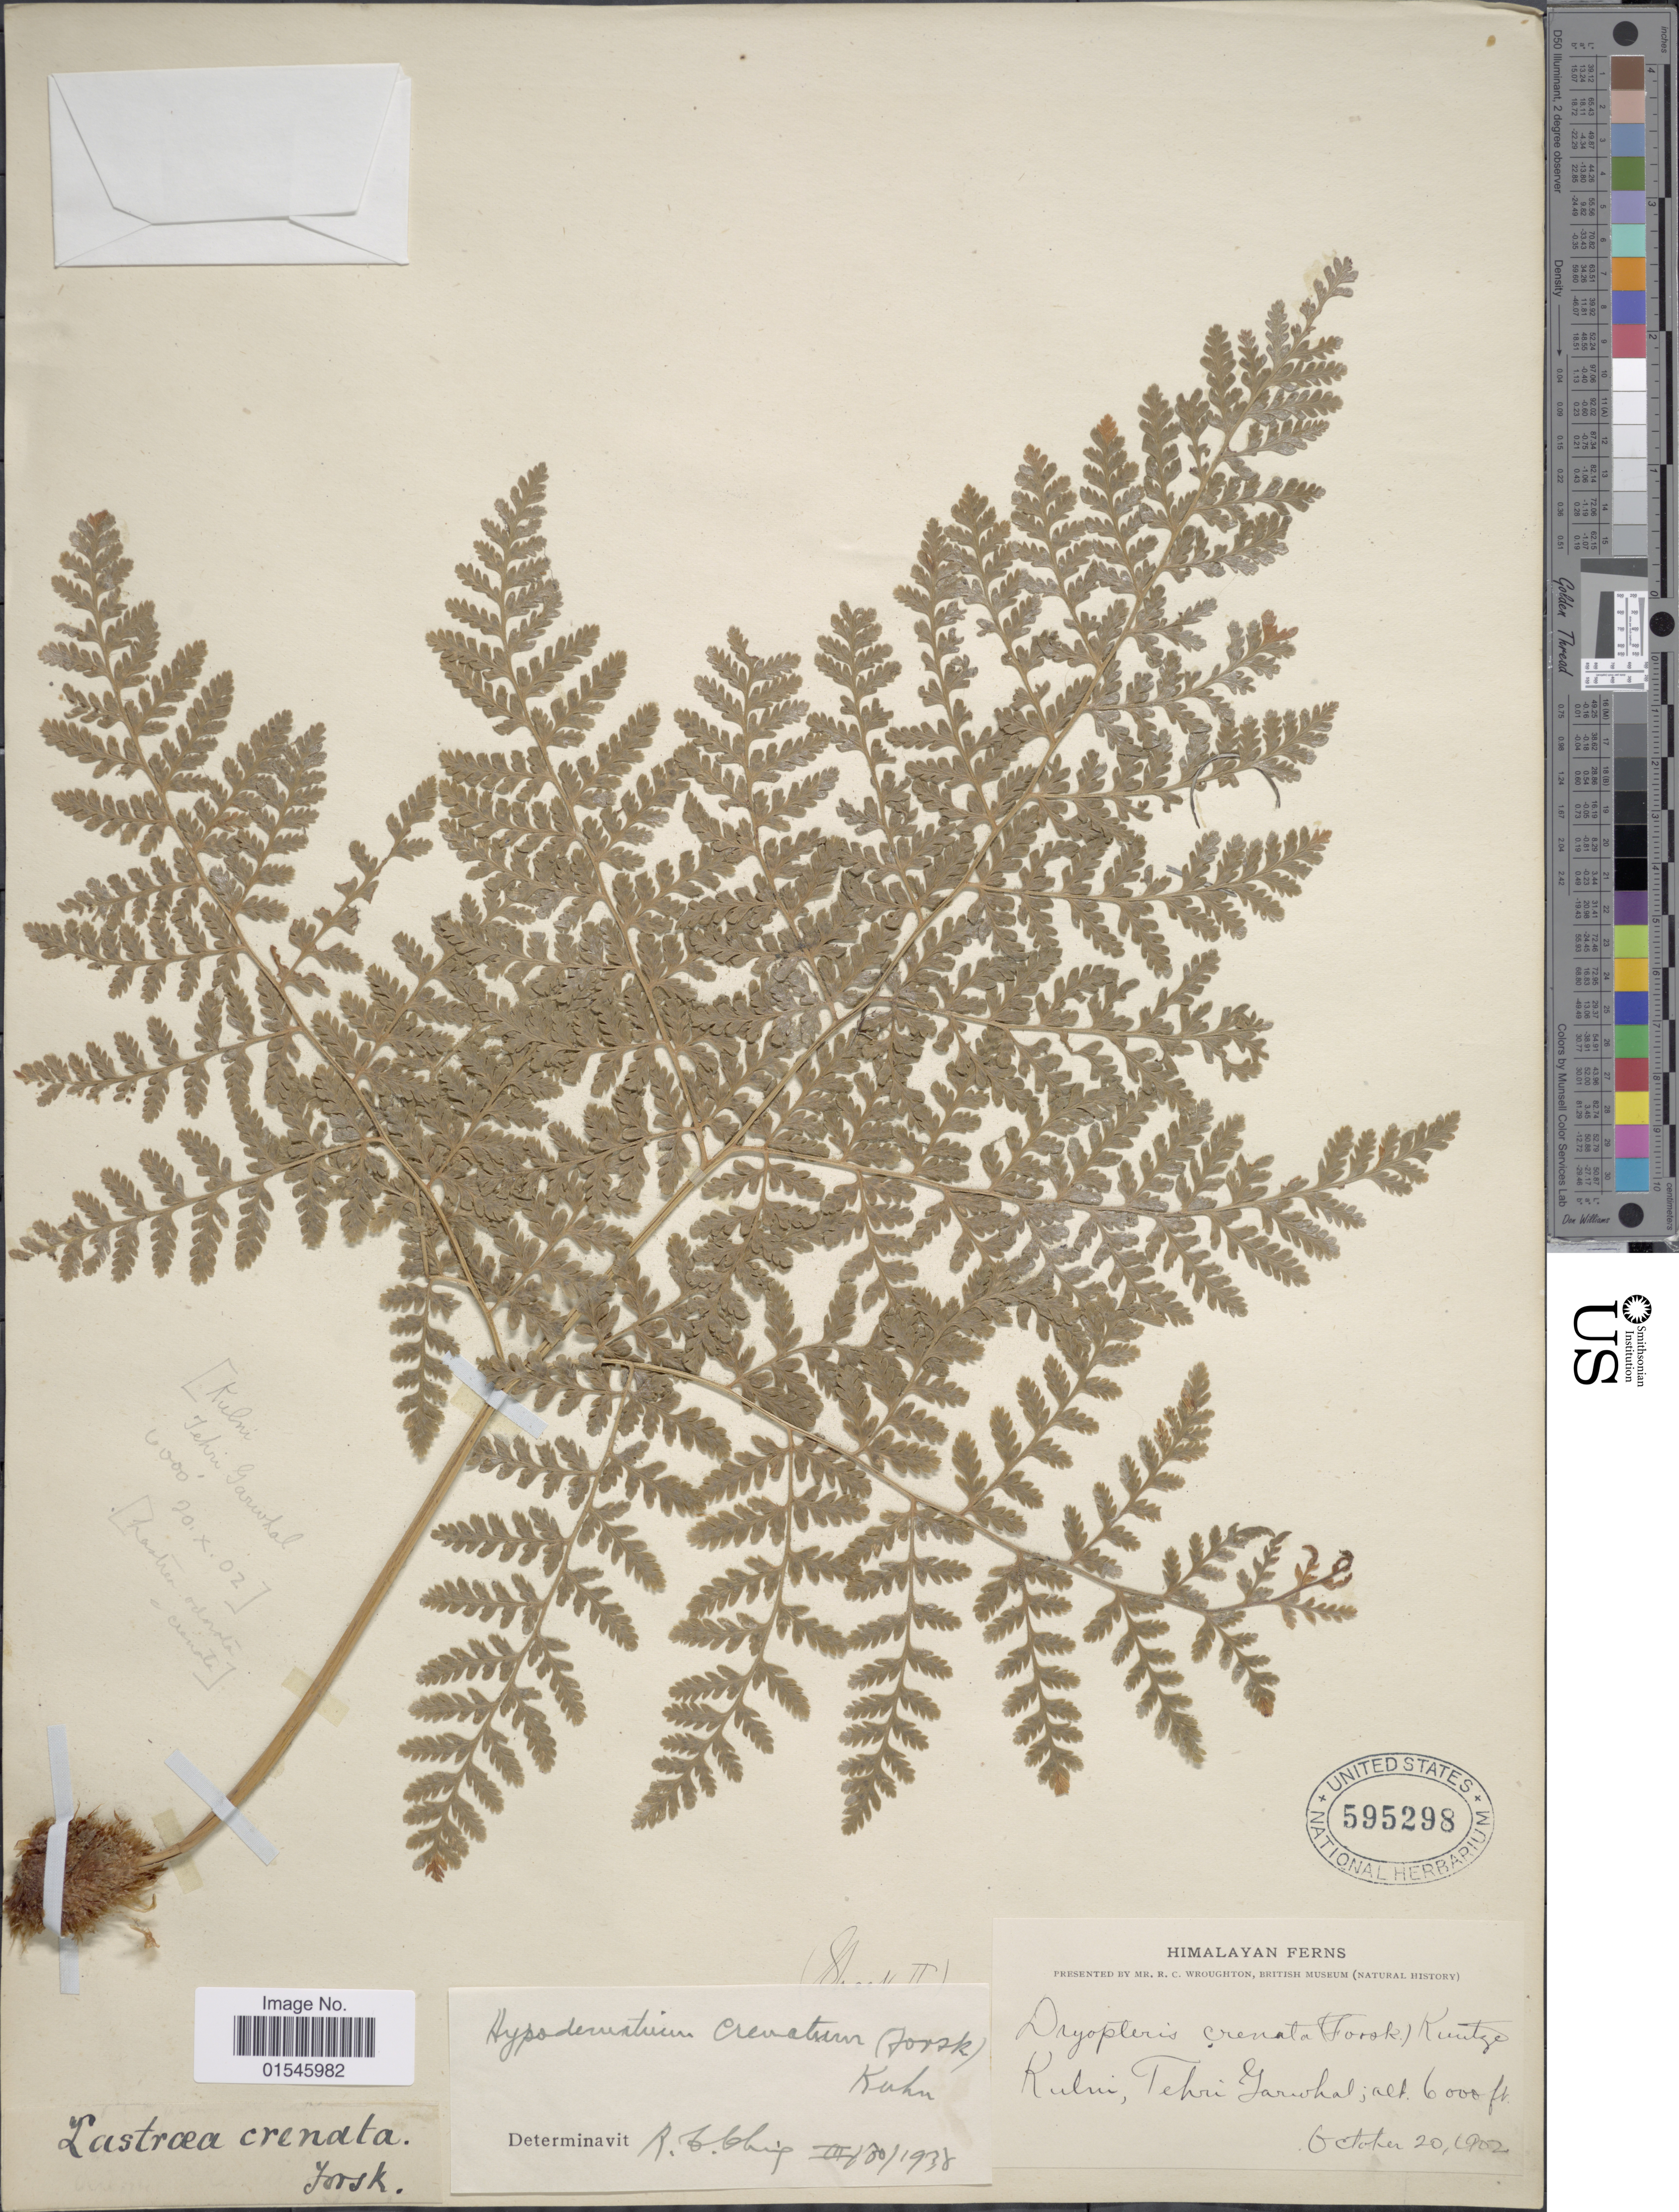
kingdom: Plantae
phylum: Tracheophyta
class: Polypodiopsida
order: Polypodiales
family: Hypodematiaceae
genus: Hypodematium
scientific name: Hypodematium crenatum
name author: (Forssk.) Kuhn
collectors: R. Wroughton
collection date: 1902-10-20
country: India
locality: Himalaya Ferns, Kulni, Tehri Garwhal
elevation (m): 1829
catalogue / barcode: US 595298